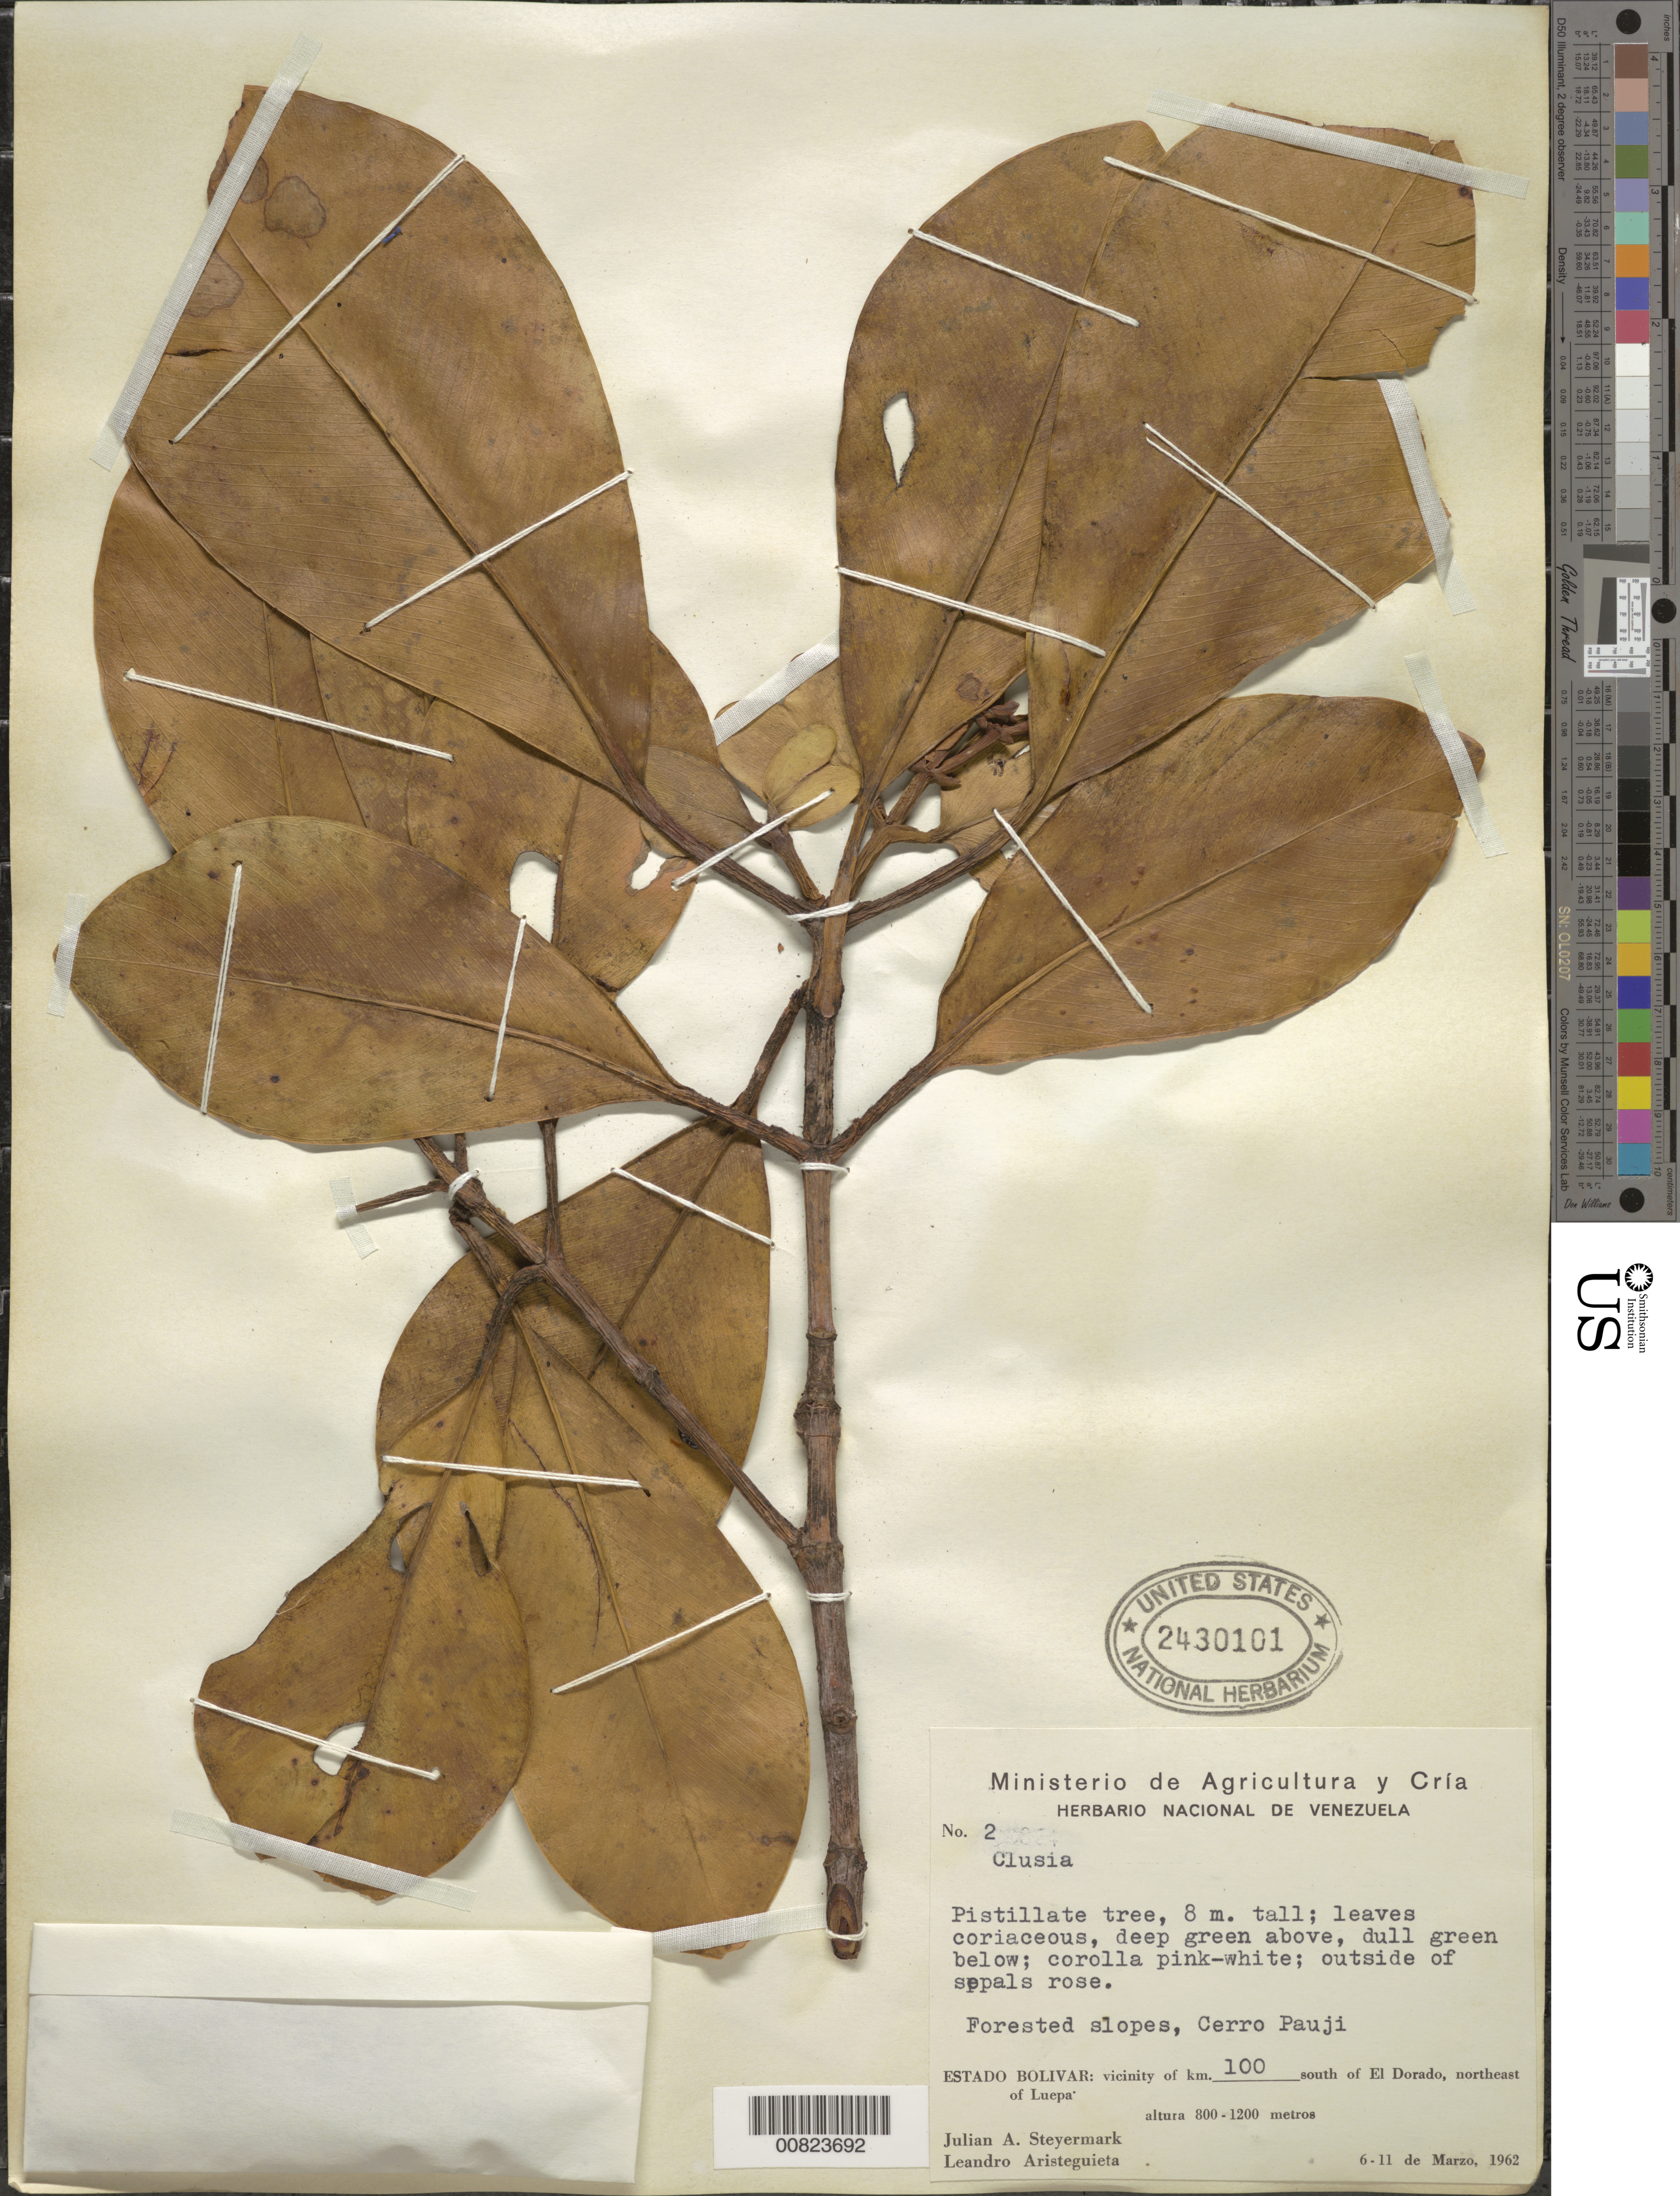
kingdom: Plantae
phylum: Tracheophyta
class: Magnoliopsida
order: Malpighiales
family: Clusiaceae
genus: Clusia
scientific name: Clusia sp.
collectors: J. Steyermark & L. Aristeguieta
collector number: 62 2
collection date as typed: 6-Mar-62 to 11-Mar-62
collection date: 1962-03-06/1962-03-11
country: Venezuela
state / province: Bolívar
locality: El Dorado, km 100 S of, NE of Luepa; Cerro Pauji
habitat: Forrested slopes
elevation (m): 800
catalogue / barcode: US 2430101